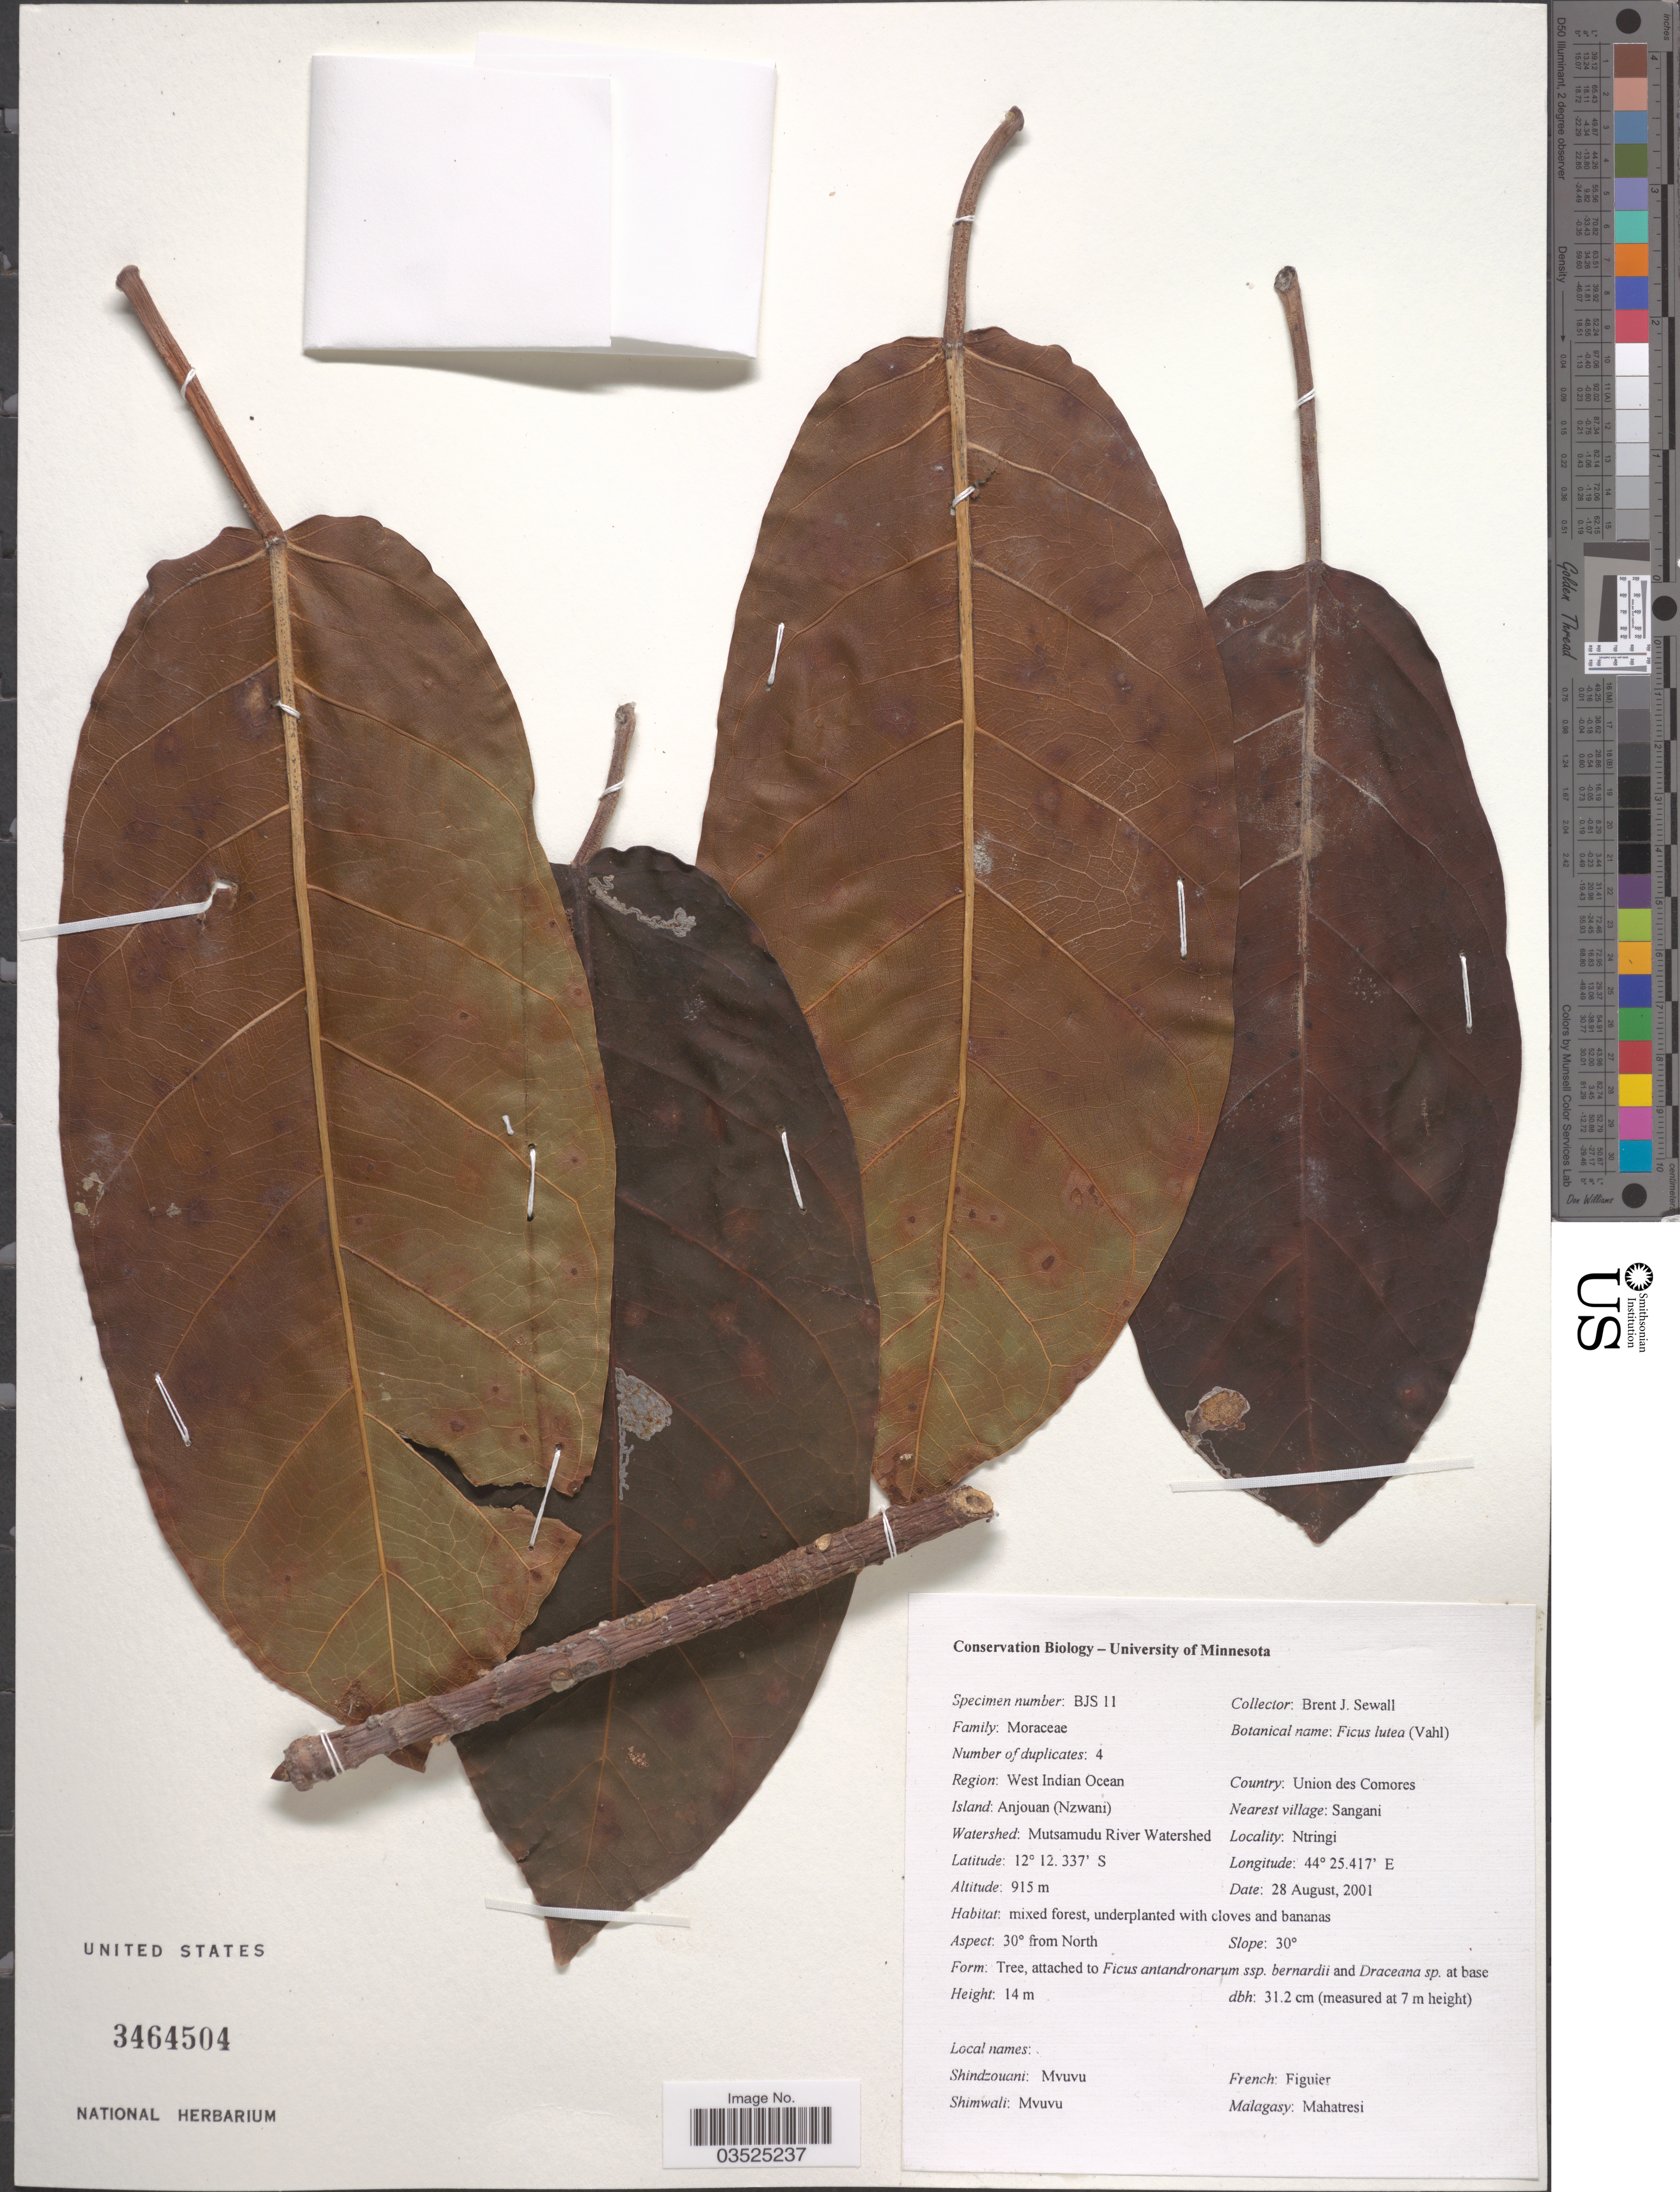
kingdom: Plantae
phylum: Tracheophyta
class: Magnoliopsida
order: Rosales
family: Moraceae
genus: Ficus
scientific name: Ficus lutea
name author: Vahl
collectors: B. Sewall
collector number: BJS 11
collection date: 2001-08-28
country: Comoros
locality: Region: West Indian Ocean. Country: Union des Comores. Island: Anjouan (Nzwani). Nearest village: Sangani. Watershed: Mutsamudu River Watershed. Ntringi.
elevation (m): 915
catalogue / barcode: US 3464504